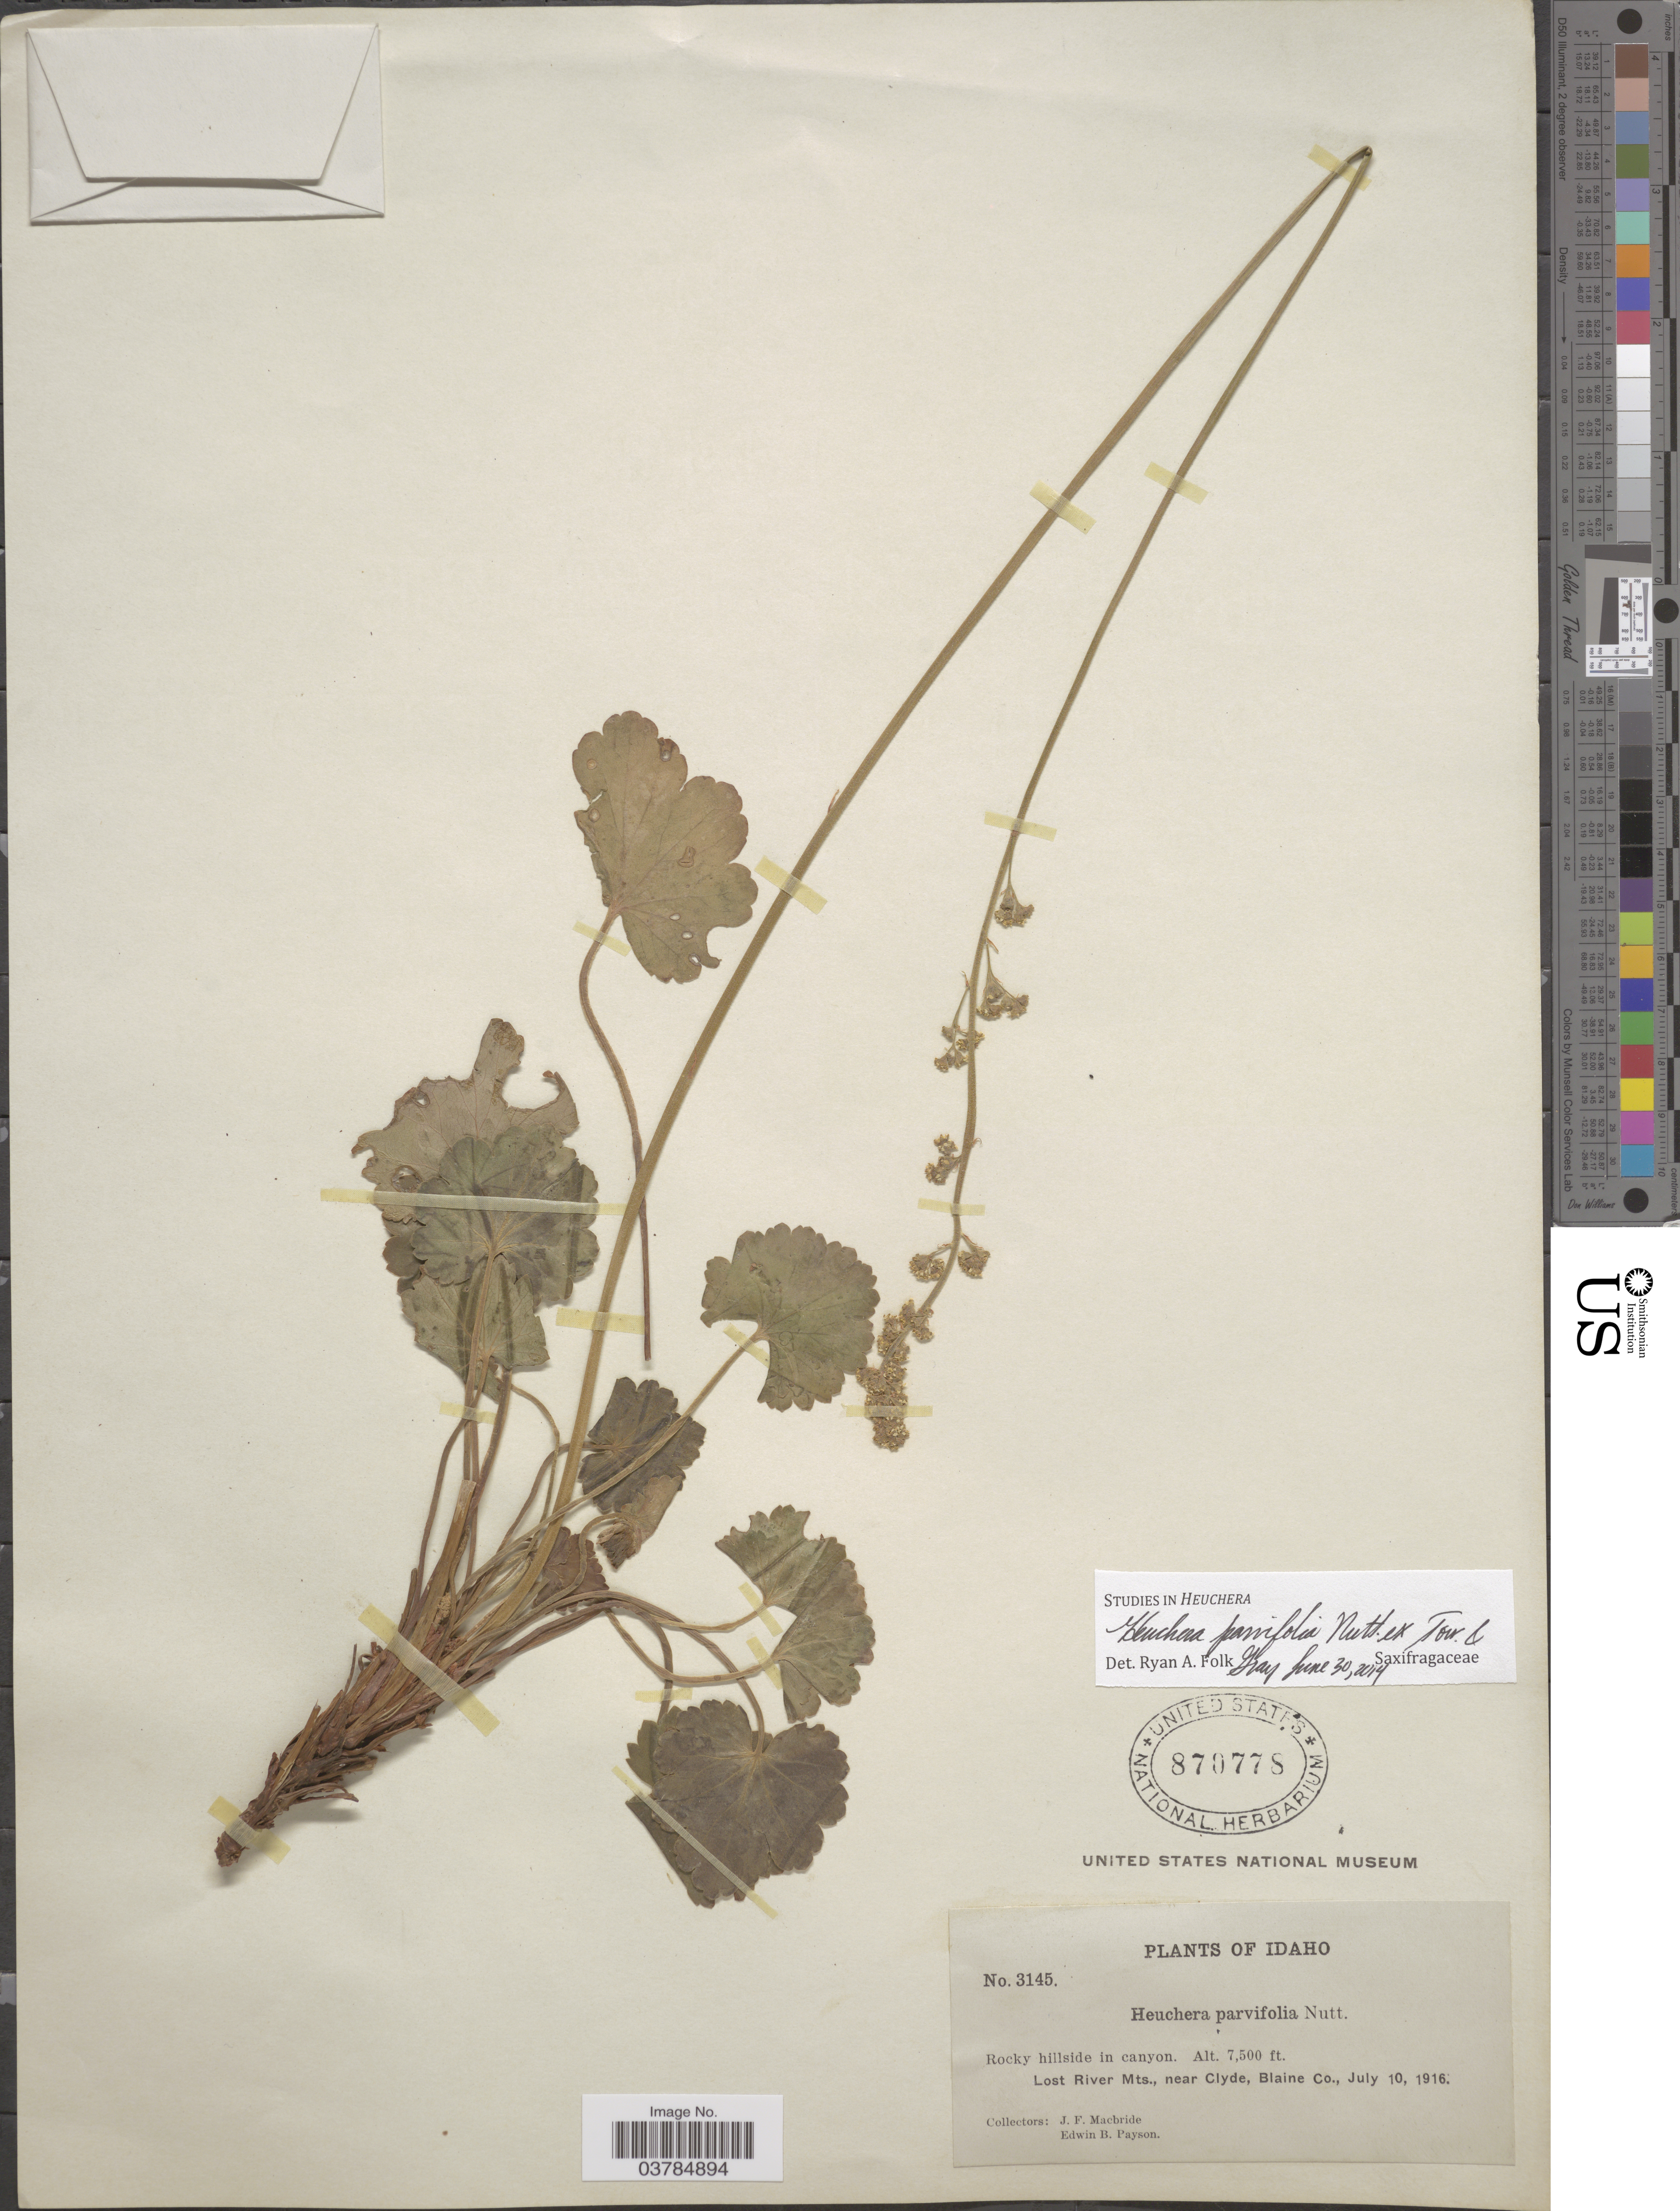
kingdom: Plantae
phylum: Tracheophyta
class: Magnoliopsida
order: Saxifragales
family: Saxifragaceae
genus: Heuchera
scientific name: Heuchera parvifolia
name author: Nutt.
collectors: J. F. Macbride & E. B. Payson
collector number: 3145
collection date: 1916-07-10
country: United States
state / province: Idaho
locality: Lost River Mts., near Clyde, Blaine Co.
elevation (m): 2286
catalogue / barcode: US 870778